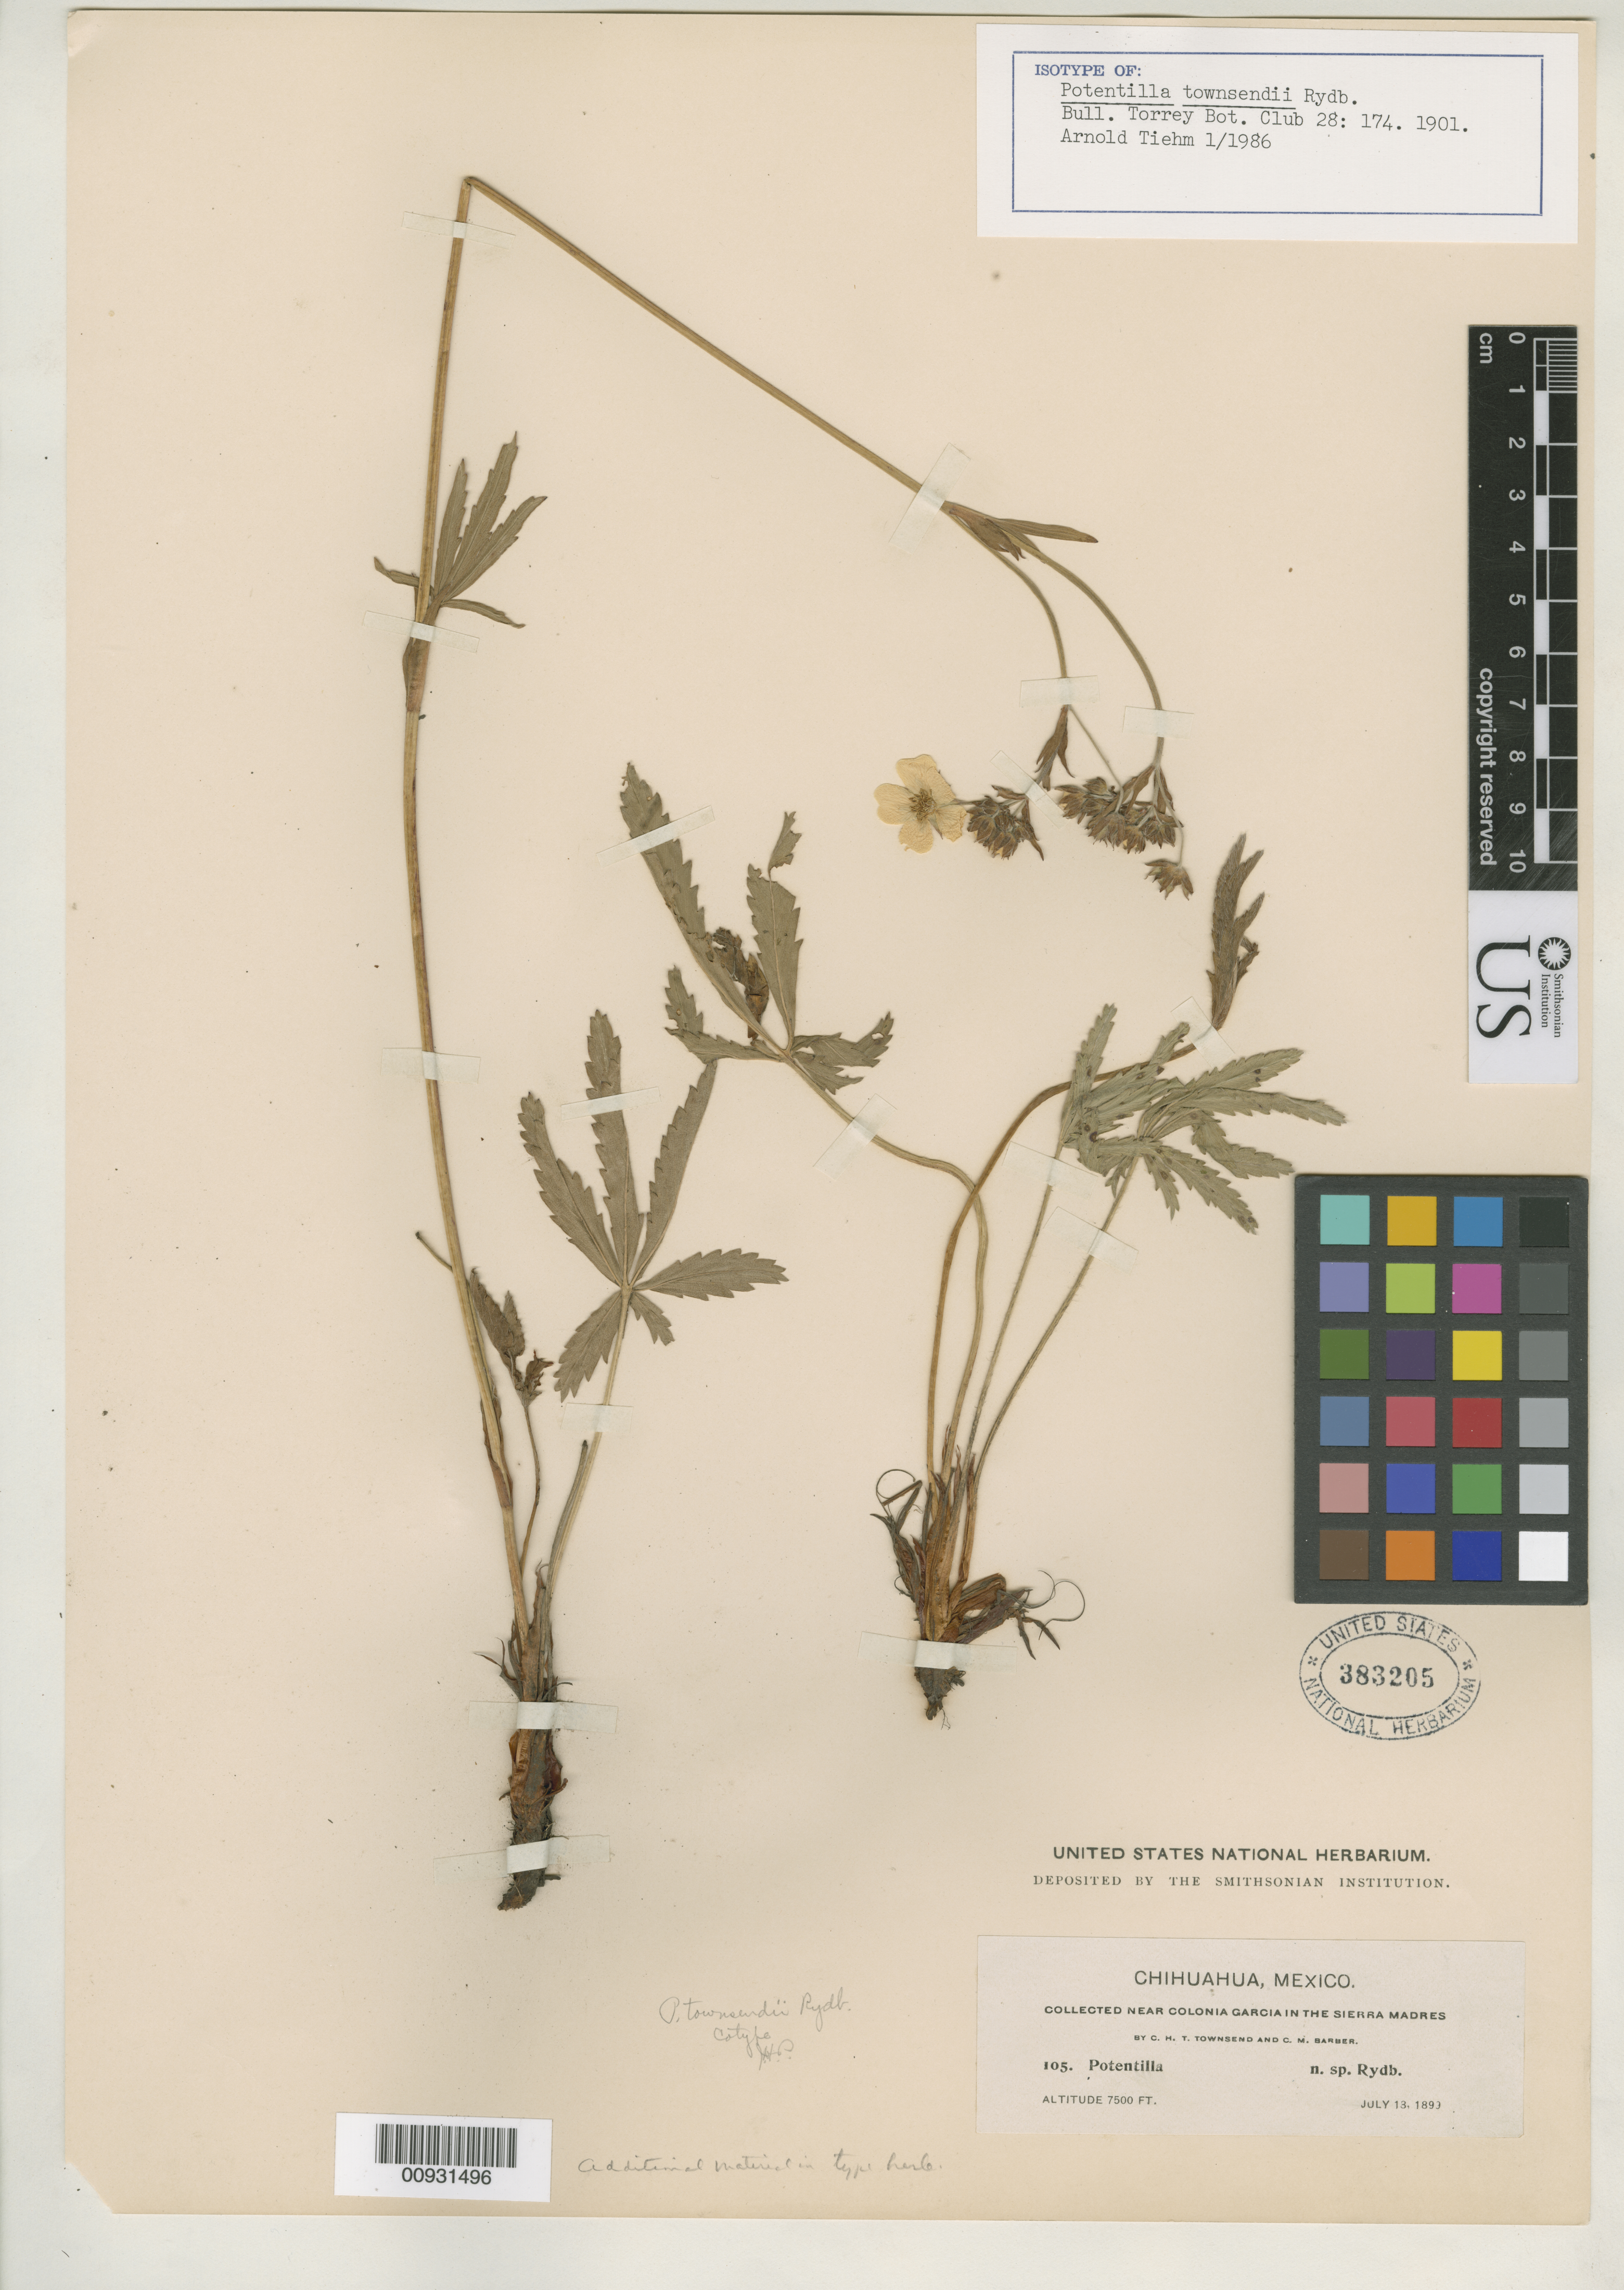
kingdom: Plantae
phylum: Tracheophyta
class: Magnoliopsida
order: Rosales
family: Rosaceae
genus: Potentilla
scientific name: Potentilla townsendii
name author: Rydb.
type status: Isotype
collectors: C. H. T. Townsend & C. Barber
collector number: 105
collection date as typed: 13 Jul 1899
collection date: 1899-07-13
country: Mexico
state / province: Chihuahua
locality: Sierra Madres near Colonía Garcia.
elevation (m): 2286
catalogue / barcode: US 383205